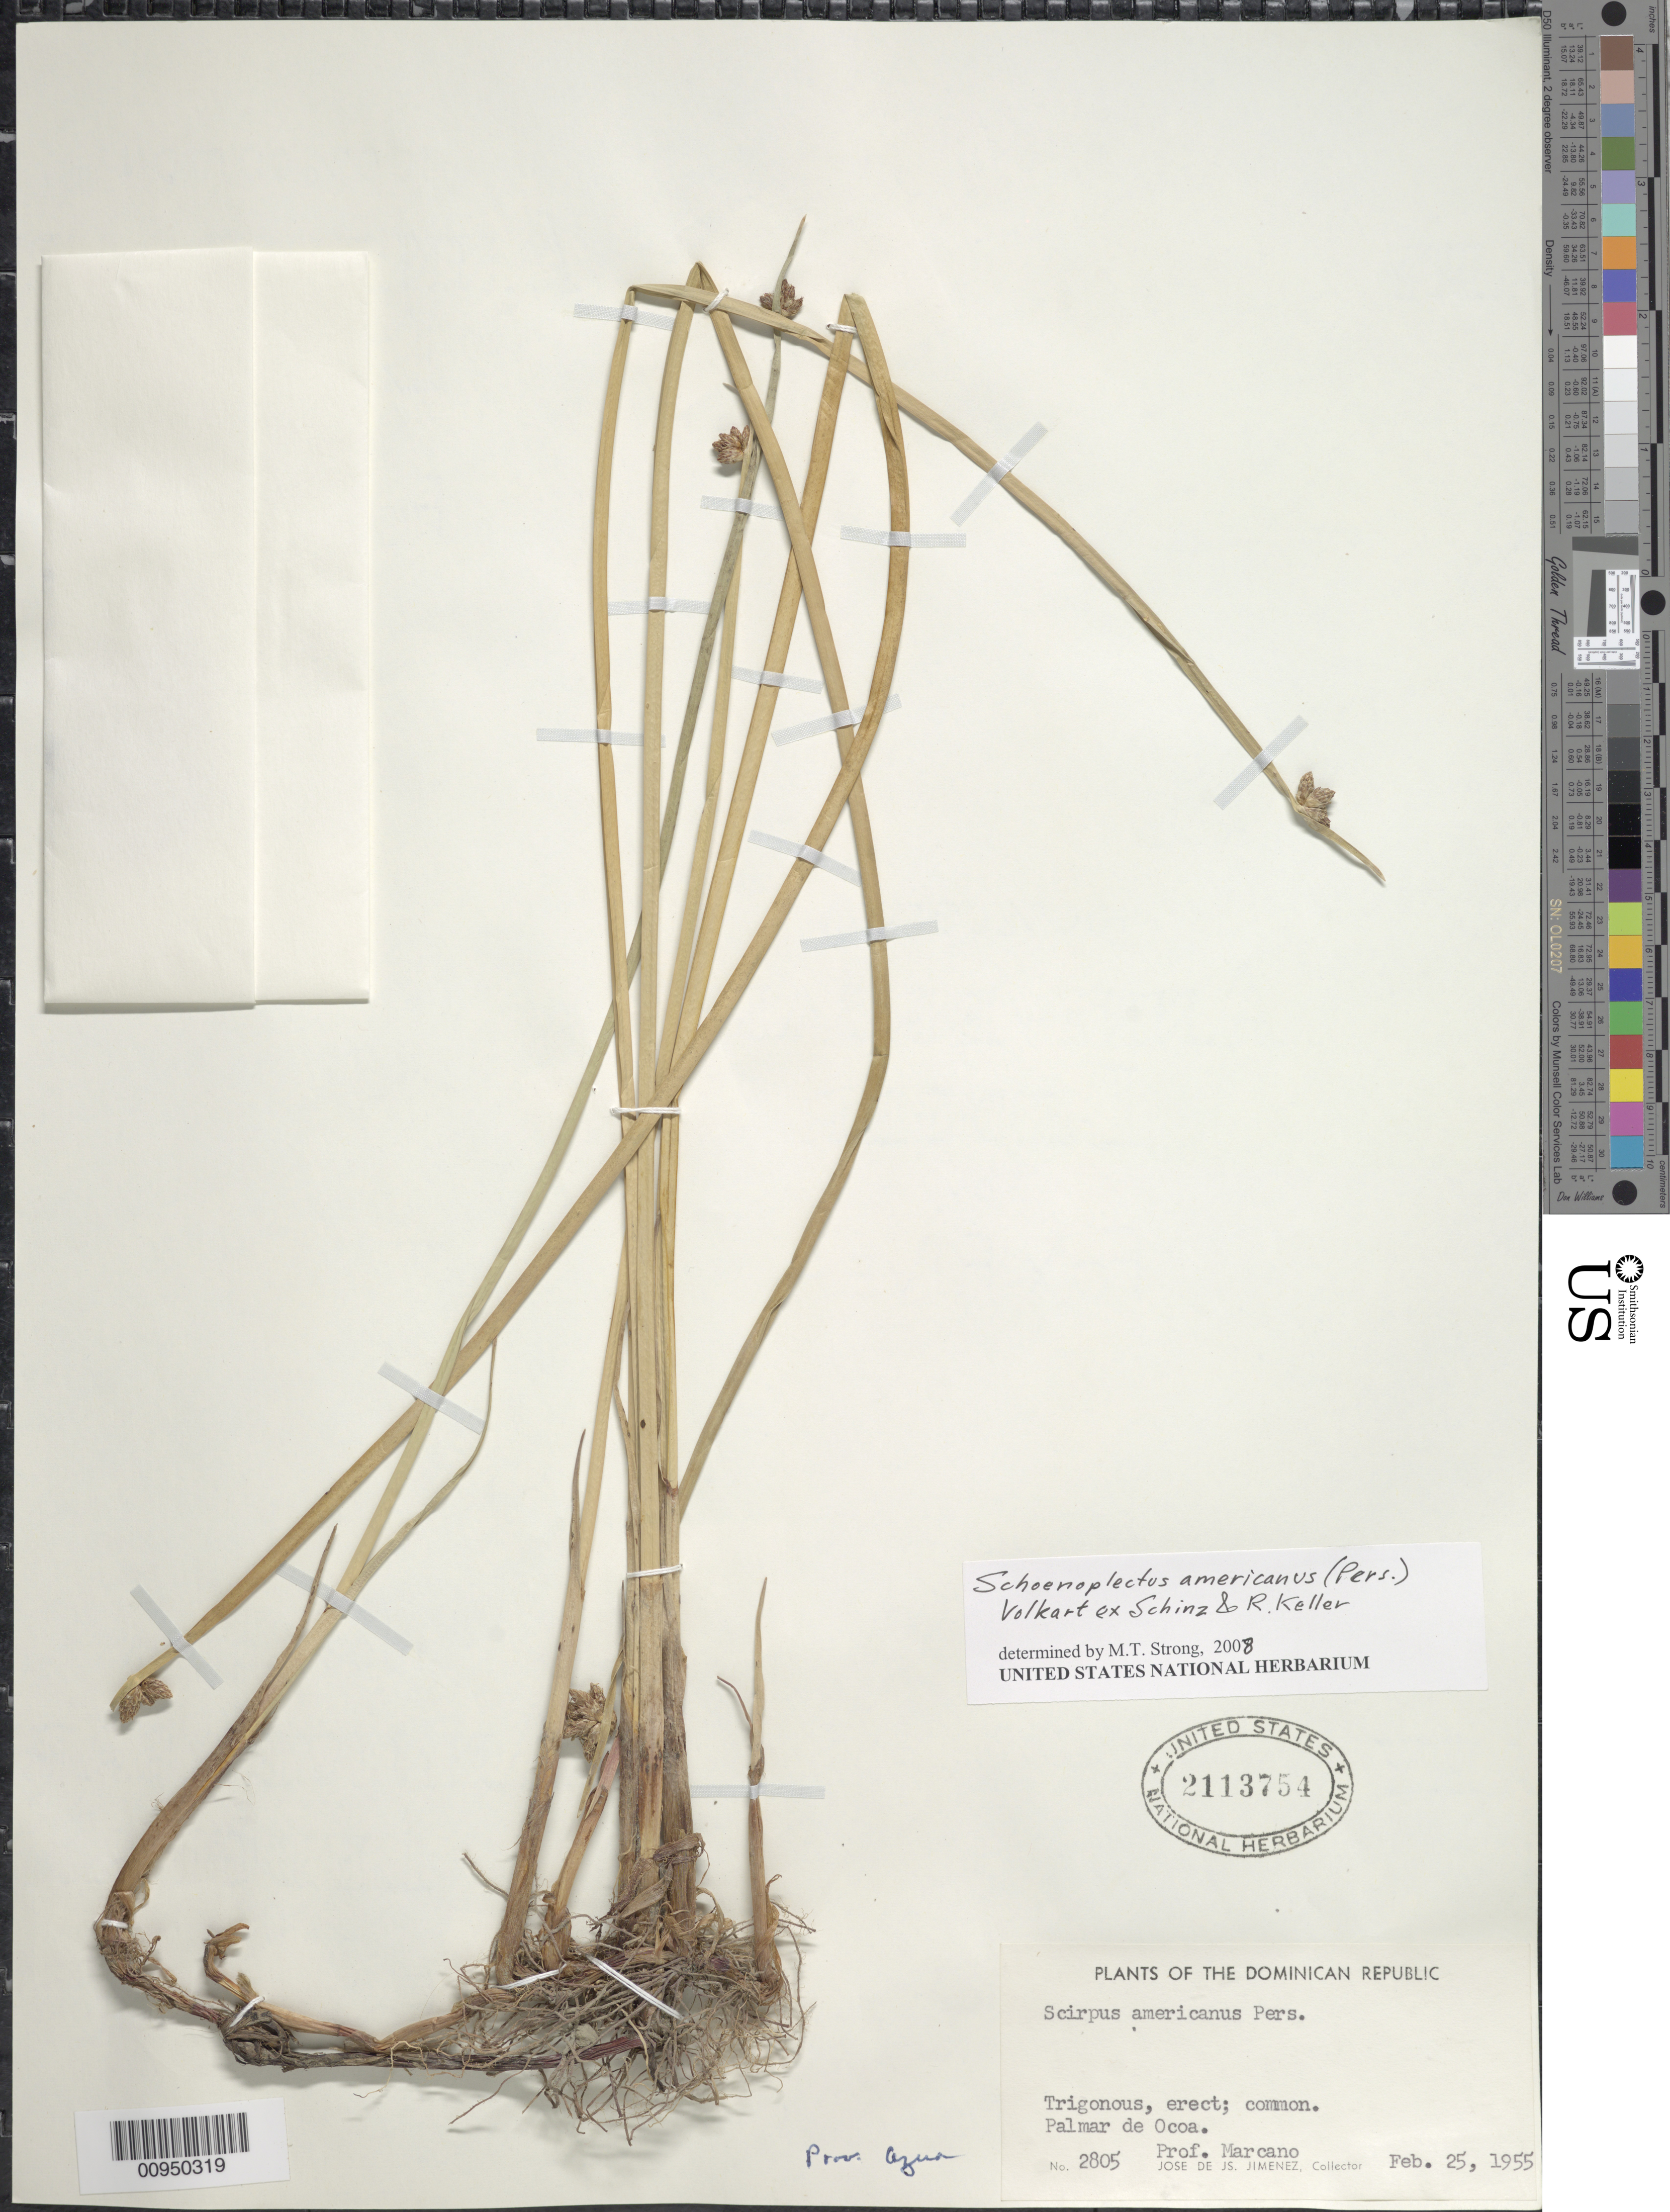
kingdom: Plantae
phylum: Tracheophyta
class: Liliopsida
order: Poales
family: Cyperaceae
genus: Schoenoplectus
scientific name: Schoenoplectus americanus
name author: (Pers.) Volkart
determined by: Strong, M. T., (US), Smithsonian Institution - National Museum of Natural History (UNITED STATES)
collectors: J. J. Jiménez & -. Marcano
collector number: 2805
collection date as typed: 25 Feb 1955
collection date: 1955-02-25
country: Dominican Republic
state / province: Azua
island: Hispaniola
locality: Palmar de Ocoa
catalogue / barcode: US 2113754